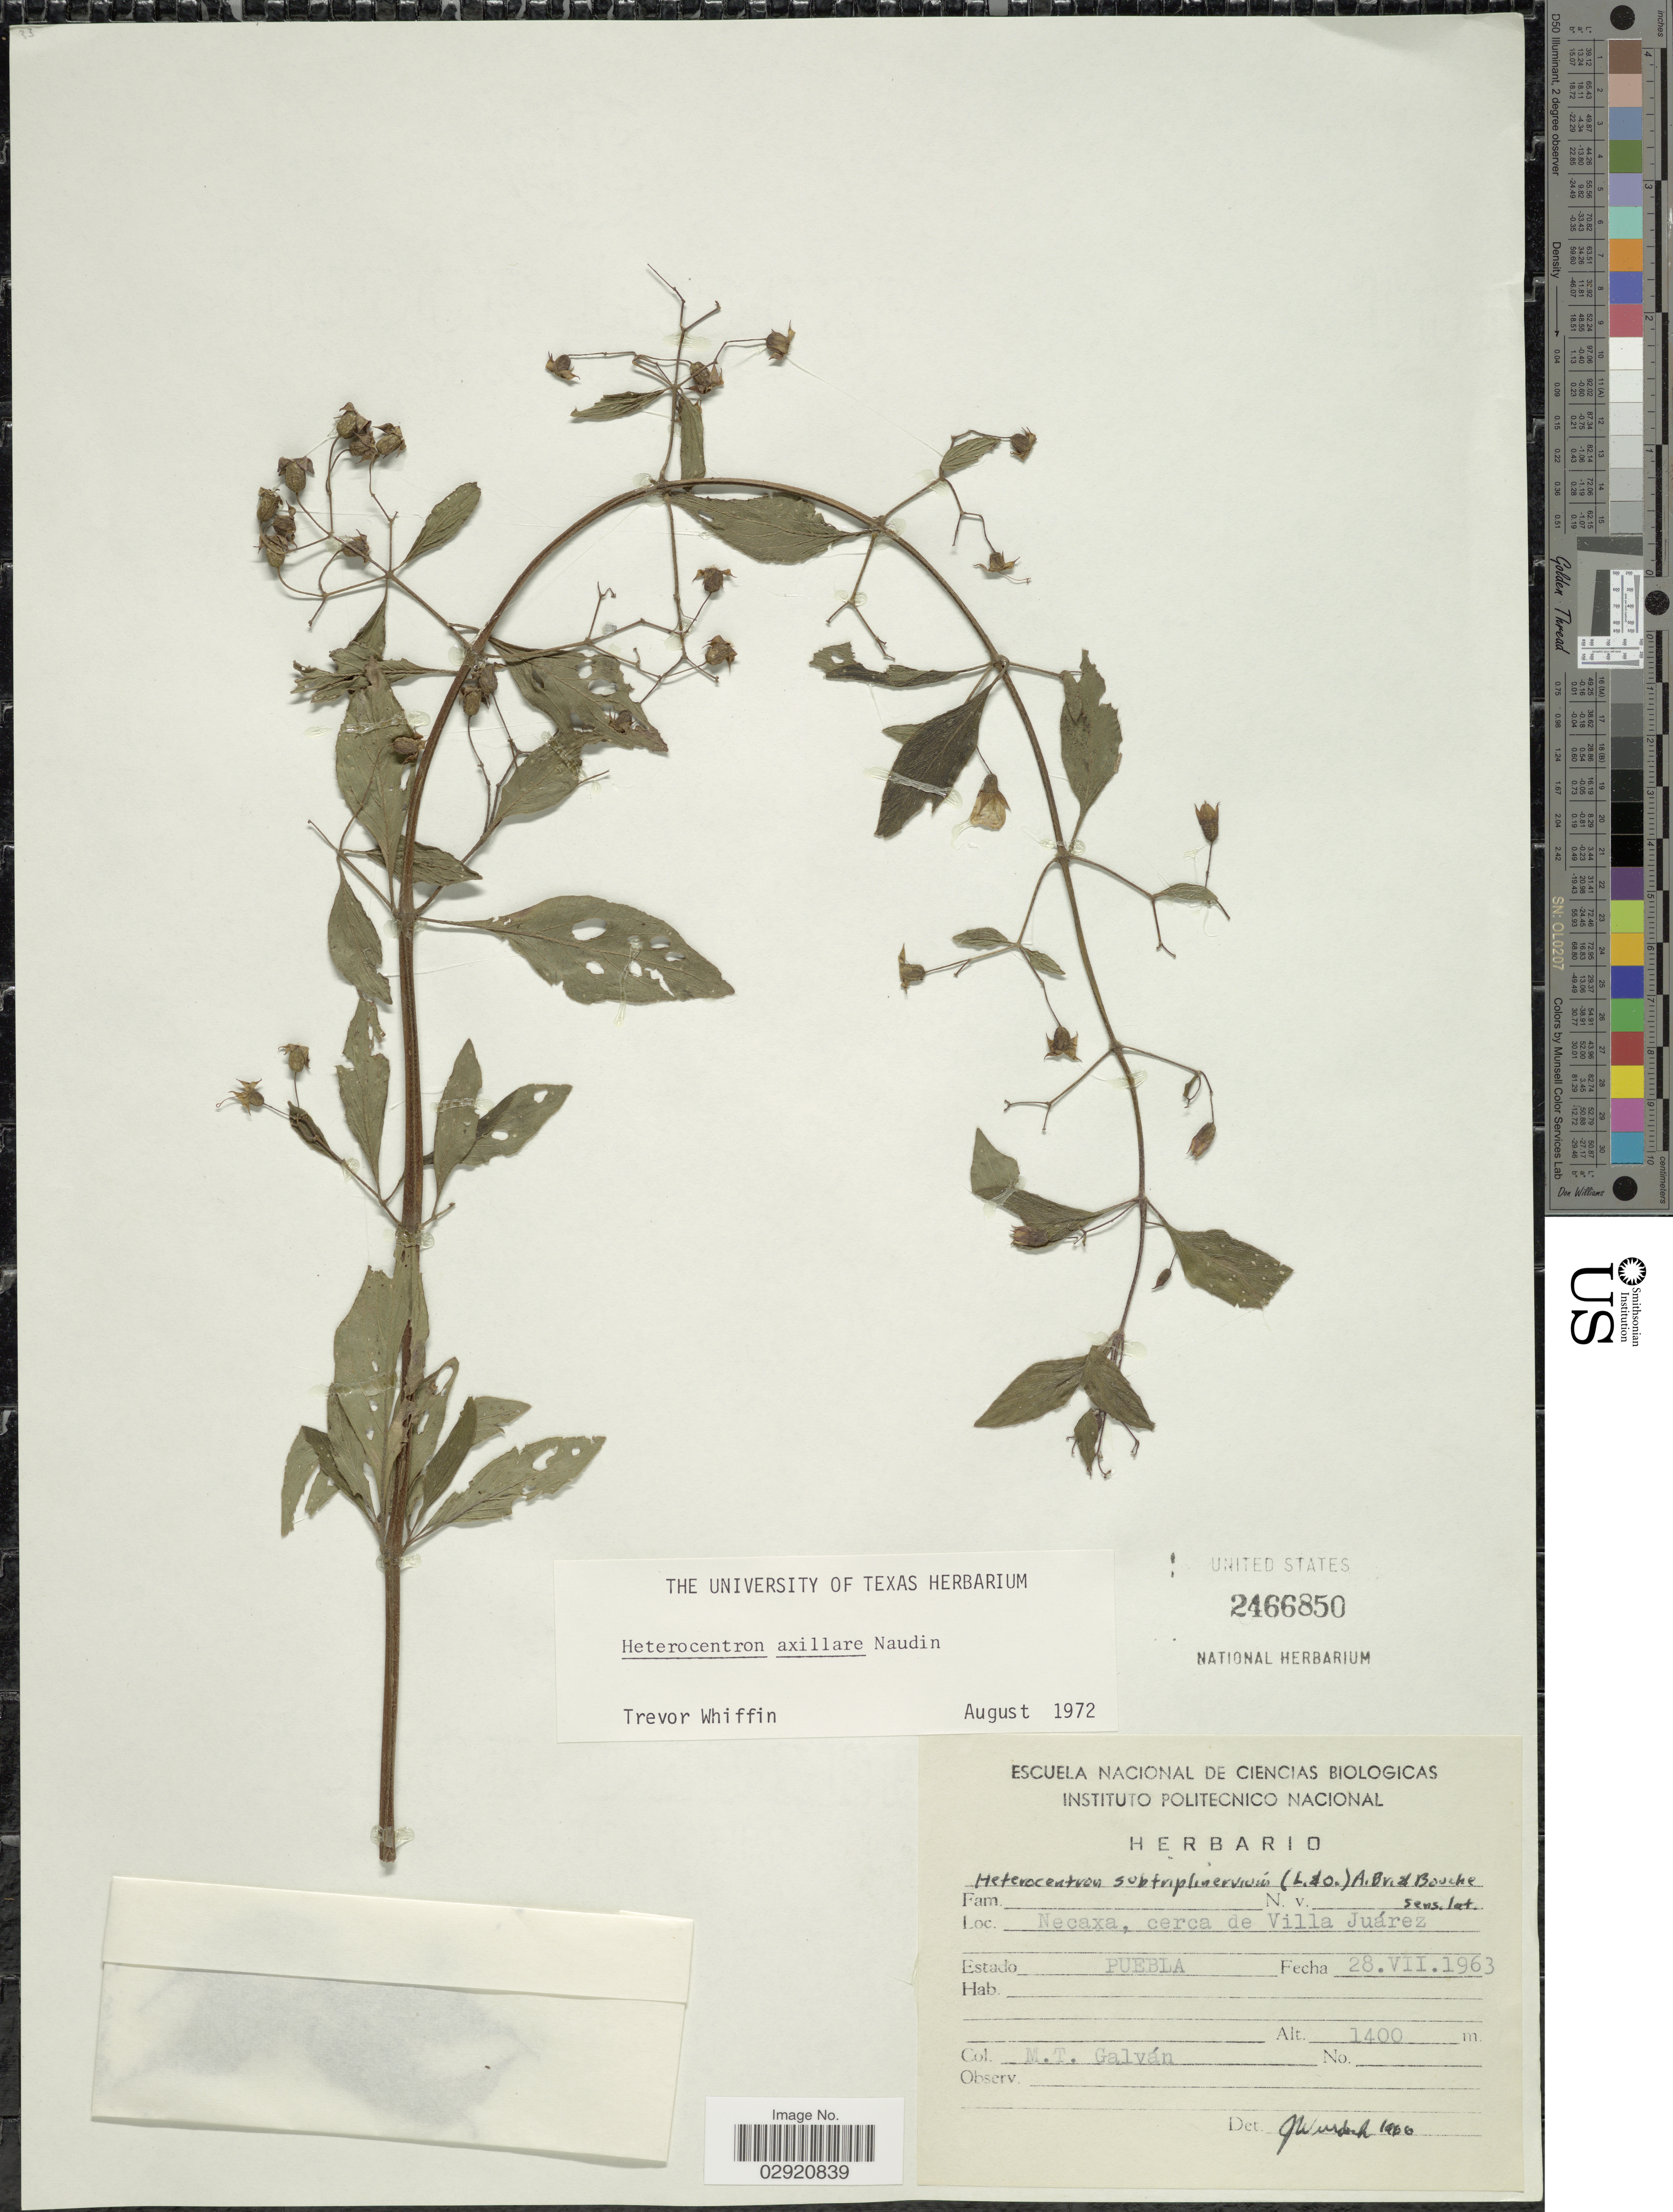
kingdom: Plantae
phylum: Tracheophyta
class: Magnoliopsida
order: Myrtales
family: Melastomataceae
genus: Heterocentron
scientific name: Heterocentron axillare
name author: Naudin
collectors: M. Galván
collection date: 1963-07-28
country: Mexico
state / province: Puebla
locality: Necaxa, cerca de Villa Juárez.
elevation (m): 1400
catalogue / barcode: US 2466850